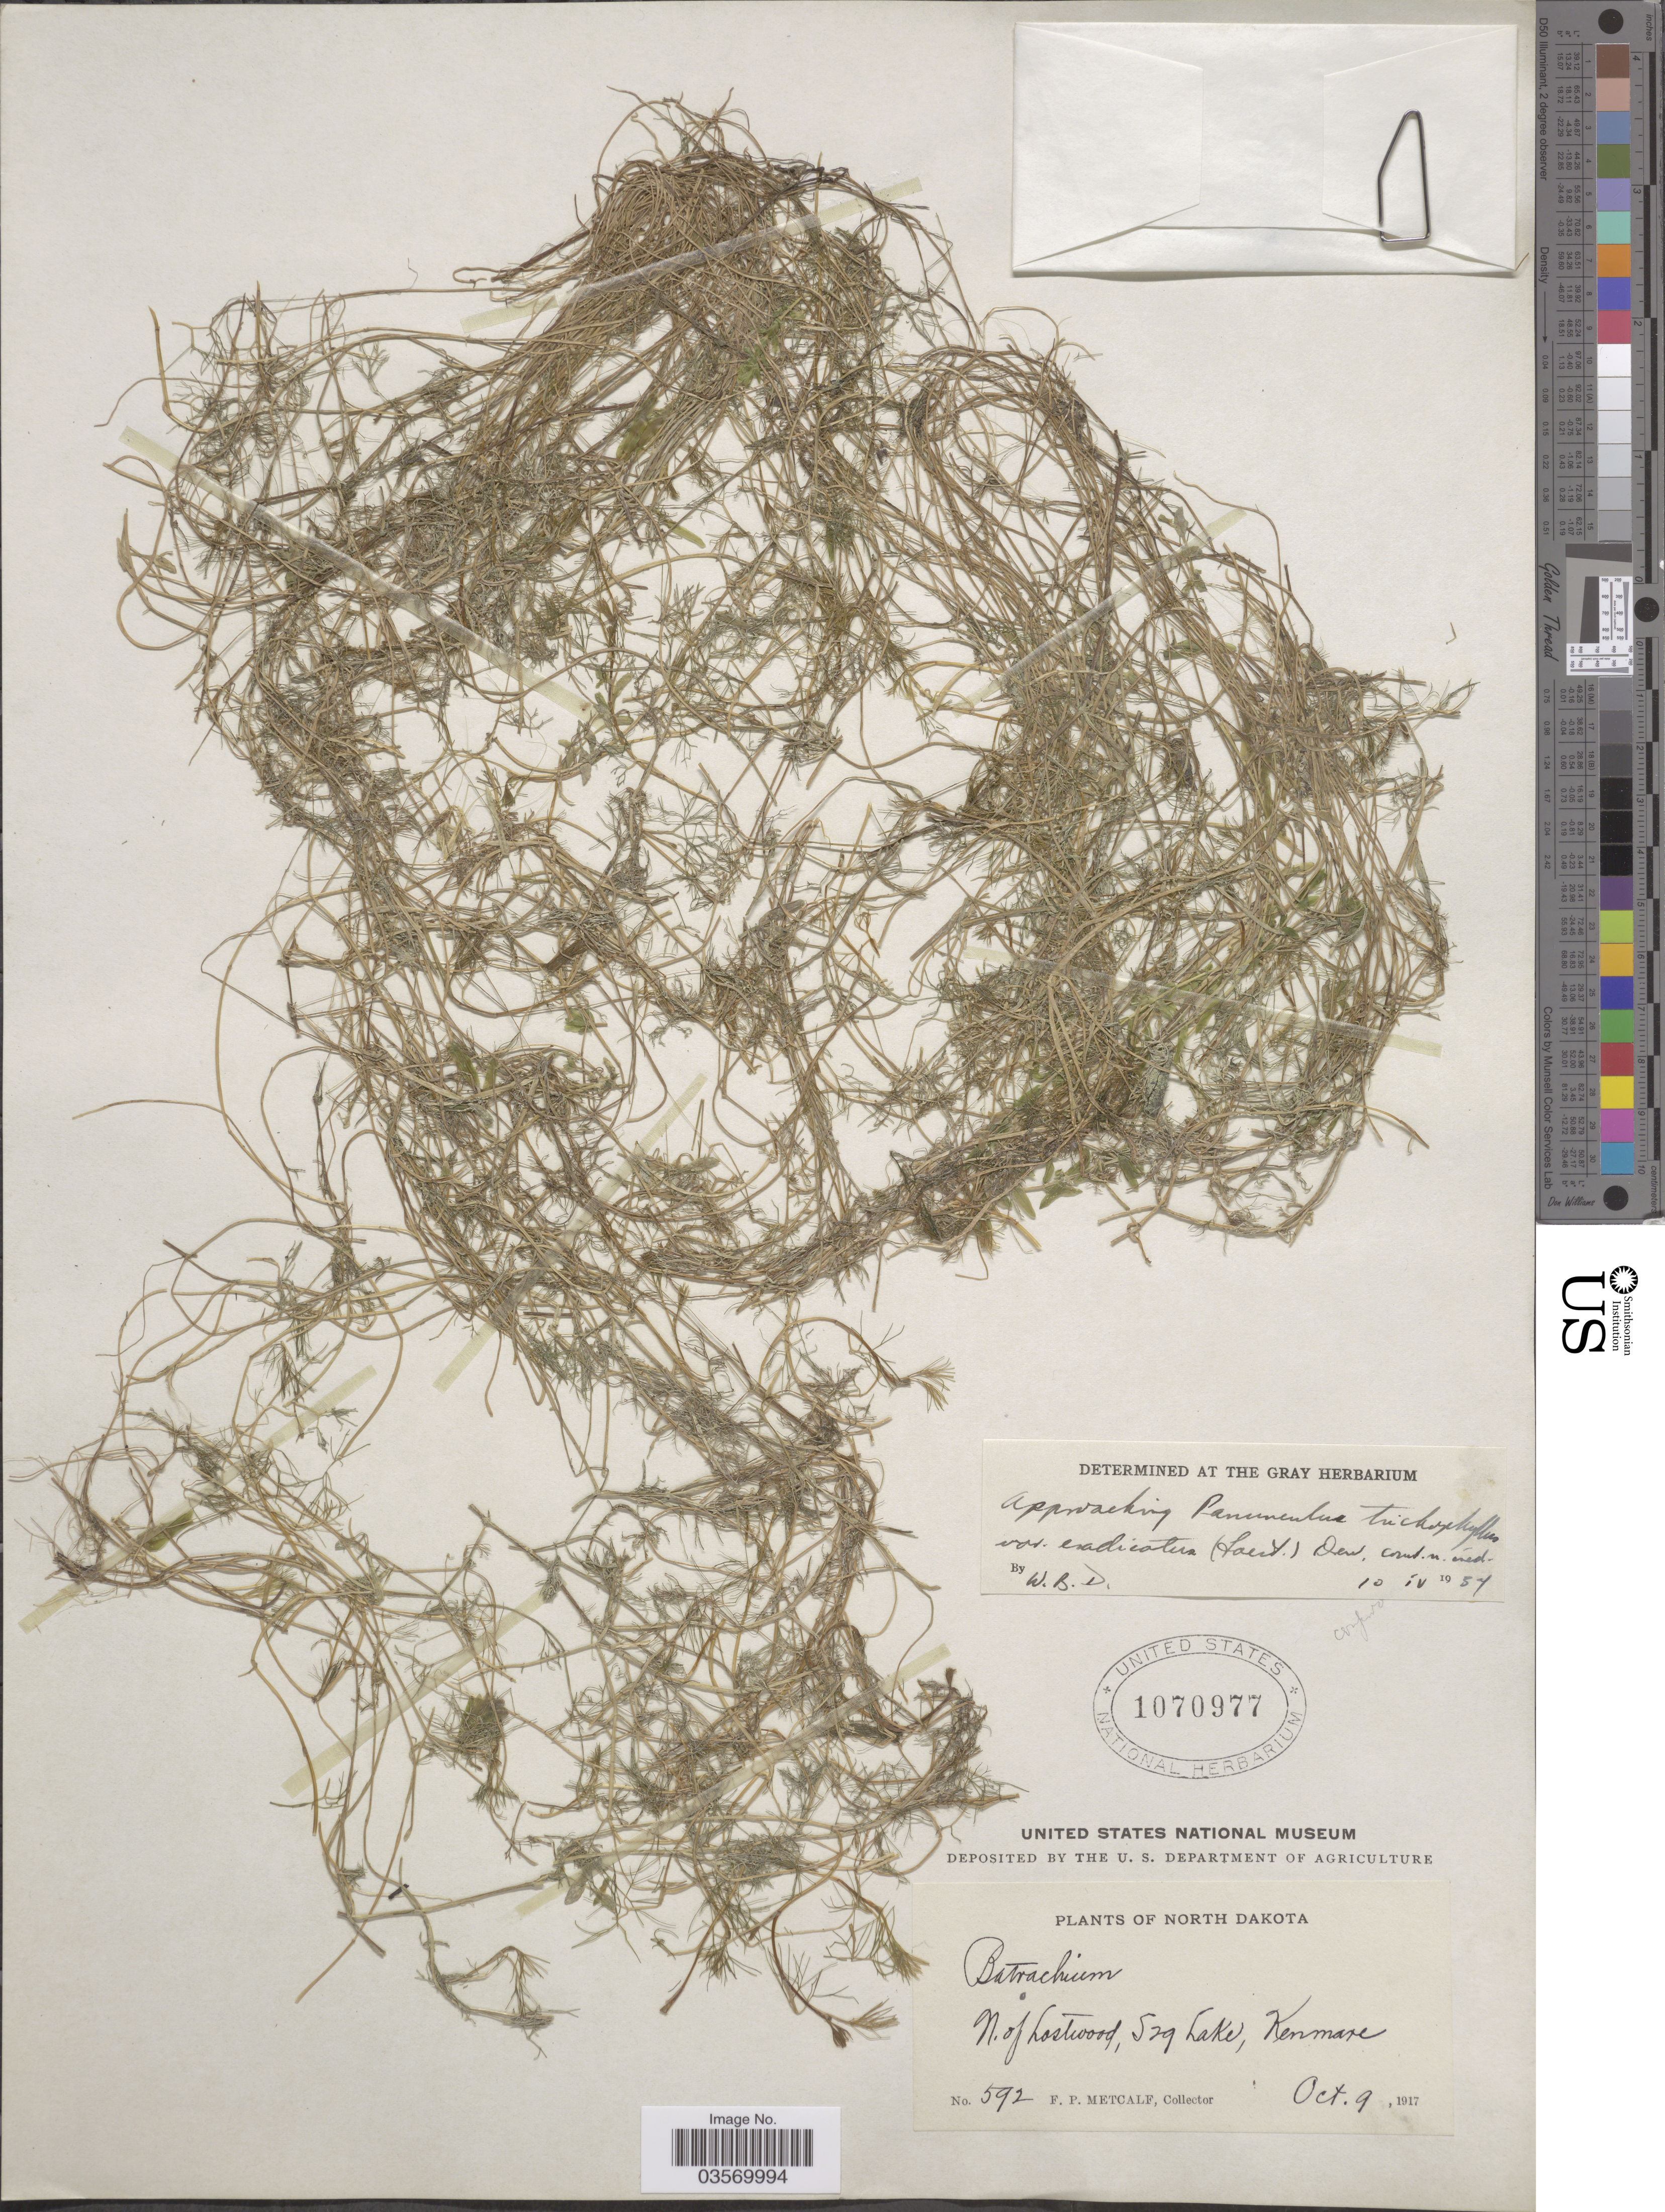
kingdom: Plantae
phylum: Tracheophyta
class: Magnoliopsida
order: Ranunculales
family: Ranunculaceae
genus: Ranunculus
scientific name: Ranunculus sp.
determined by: Strong, Mark T., (BOT), Smithsonian Institution - National Museum of Natural History (UNITED STATES)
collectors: F. Metcalf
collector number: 592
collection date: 1917-10-09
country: United States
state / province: North Dakota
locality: N. of Lostwood,S of Lake, Kenmare.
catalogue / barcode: US 1070977